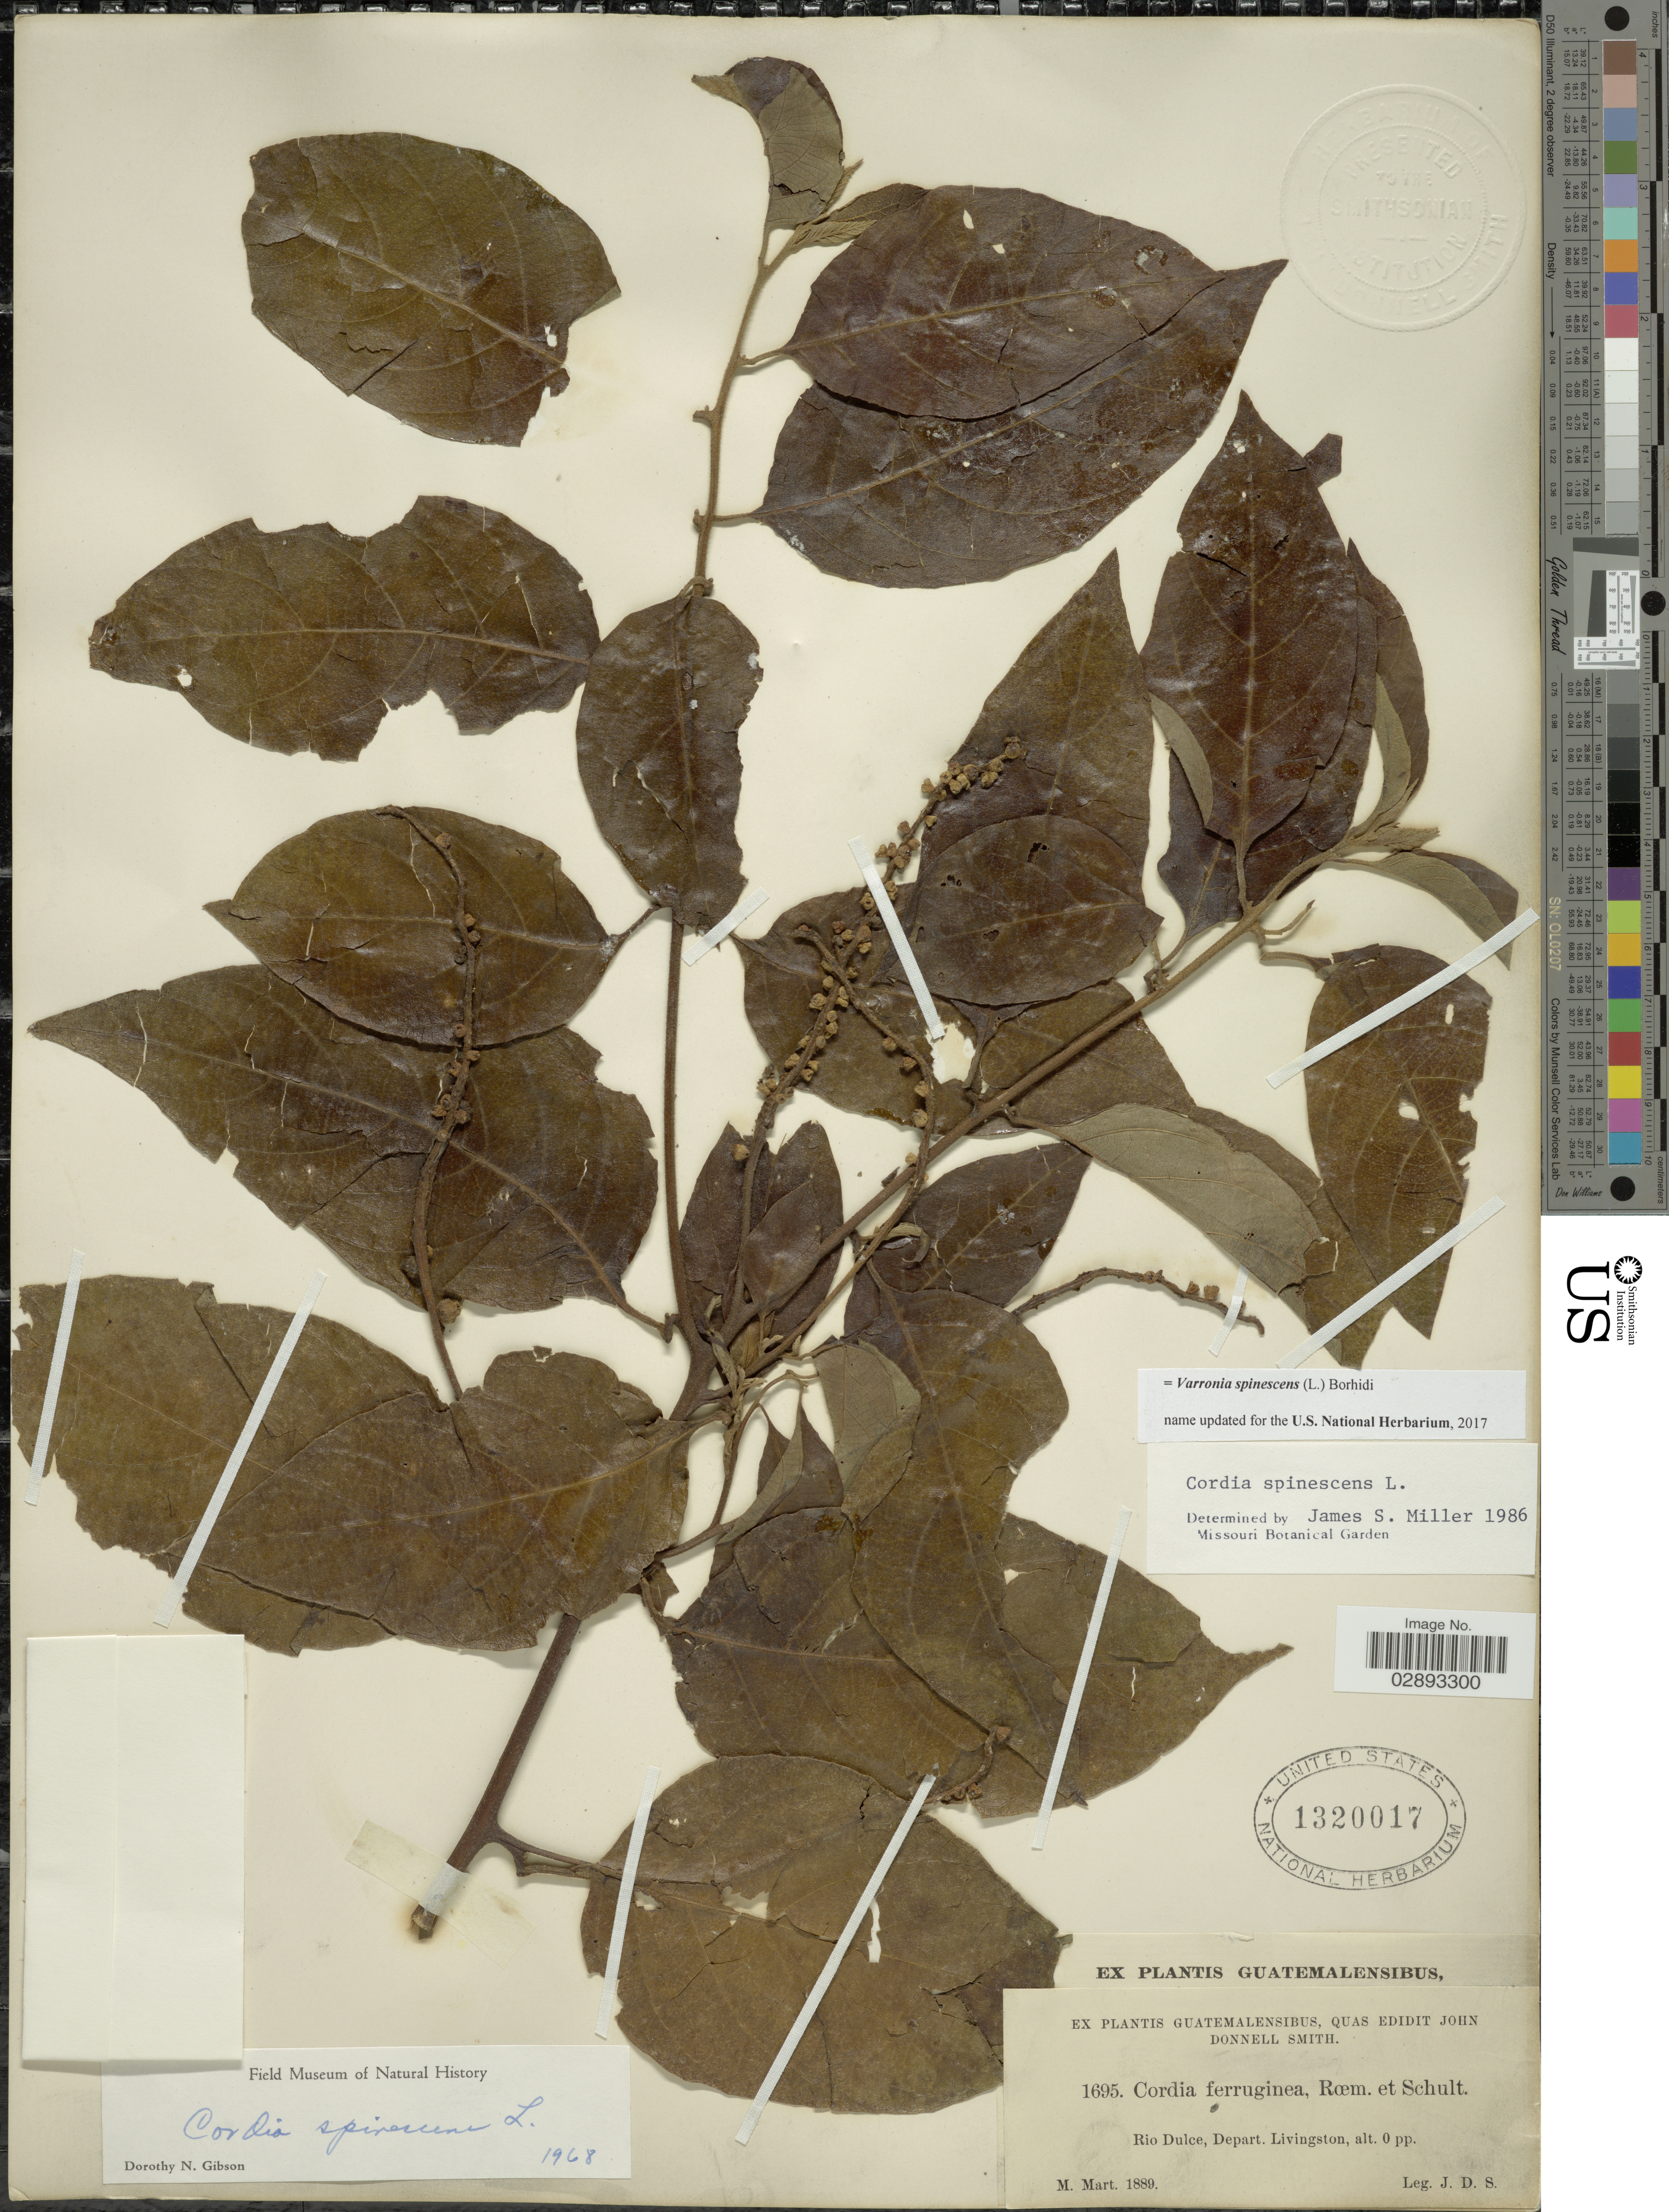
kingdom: Plantae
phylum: Tracheophyta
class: Magnoliopsida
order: Boraginales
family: Cordiaceae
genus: Varronia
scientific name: Varronia spinescens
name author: (L.) Borhidi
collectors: J. Donnell Smith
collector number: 1695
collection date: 1889-03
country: Guatemala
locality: Rio Dulce, Depart. Livingston.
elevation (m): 0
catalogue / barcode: US 1320017